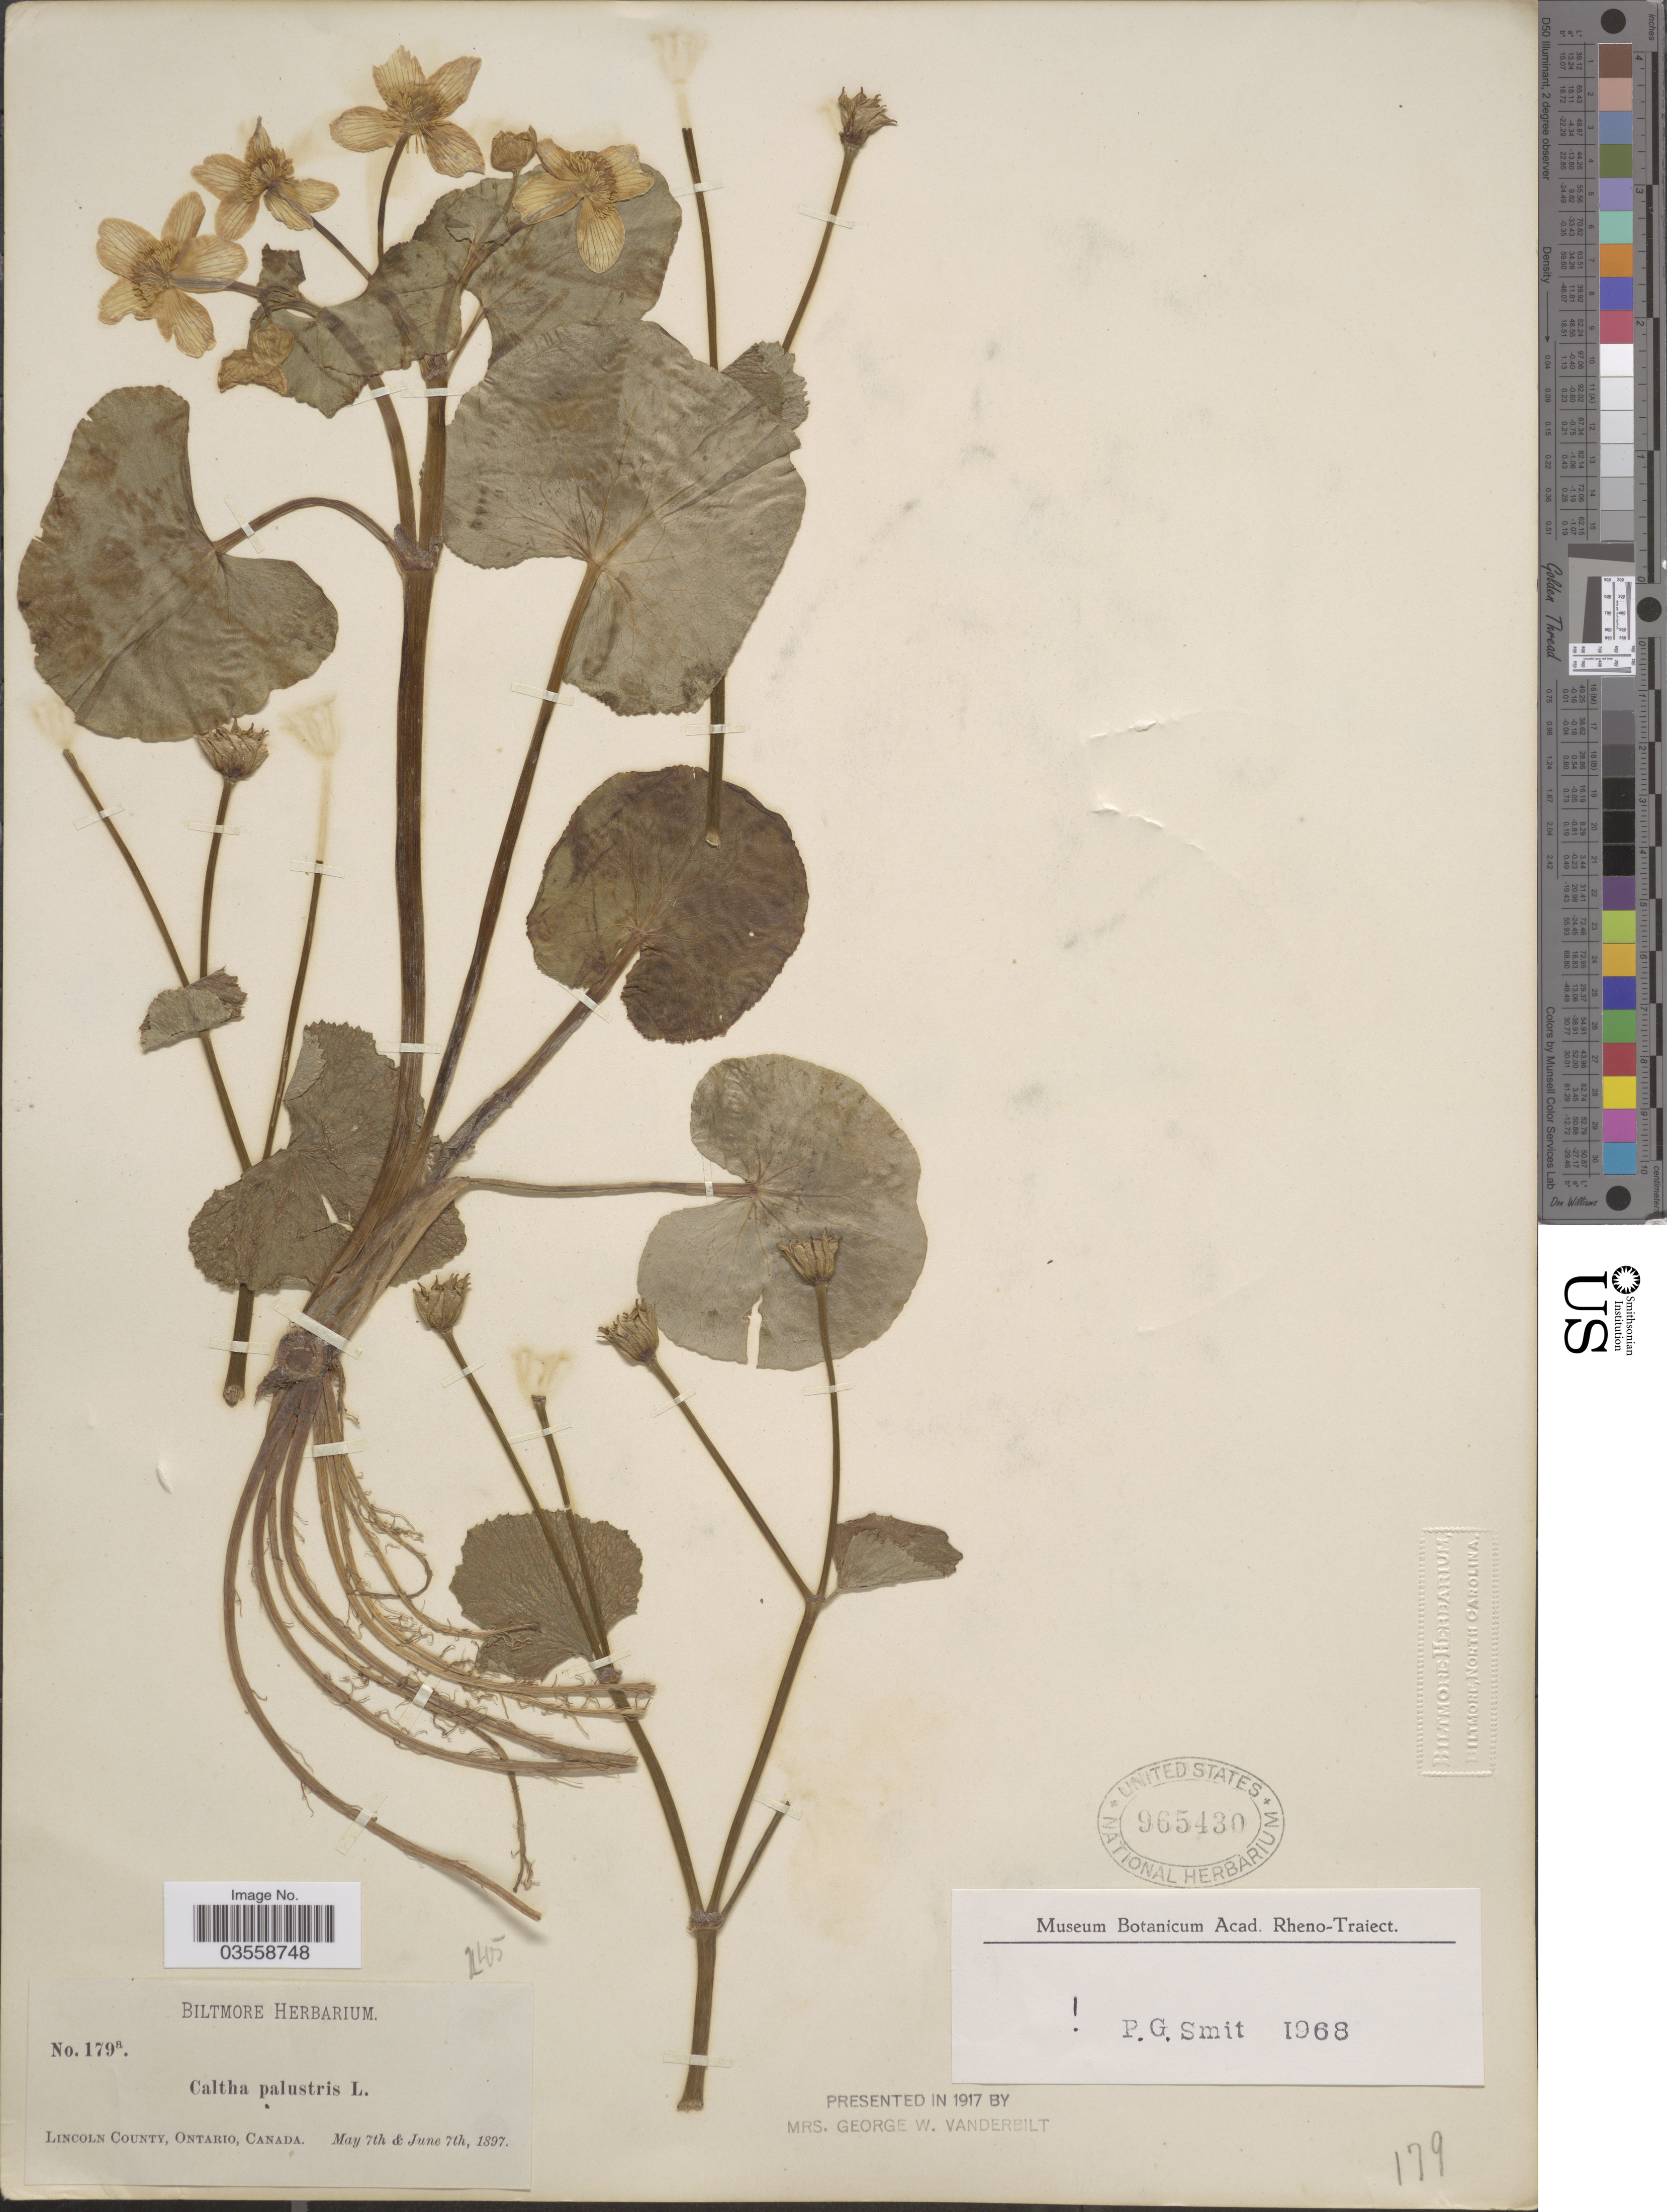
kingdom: Plantae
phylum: Tracheophyta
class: Magnoliopsida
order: Ranunculales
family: Ranunculaceae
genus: Caltha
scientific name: Caltha palustris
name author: L.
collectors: ex herb. Biltmore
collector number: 179a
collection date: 1897-05-07/1897-06-07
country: Canada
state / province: Ontario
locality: Lincoln County.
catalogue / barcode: US 965430